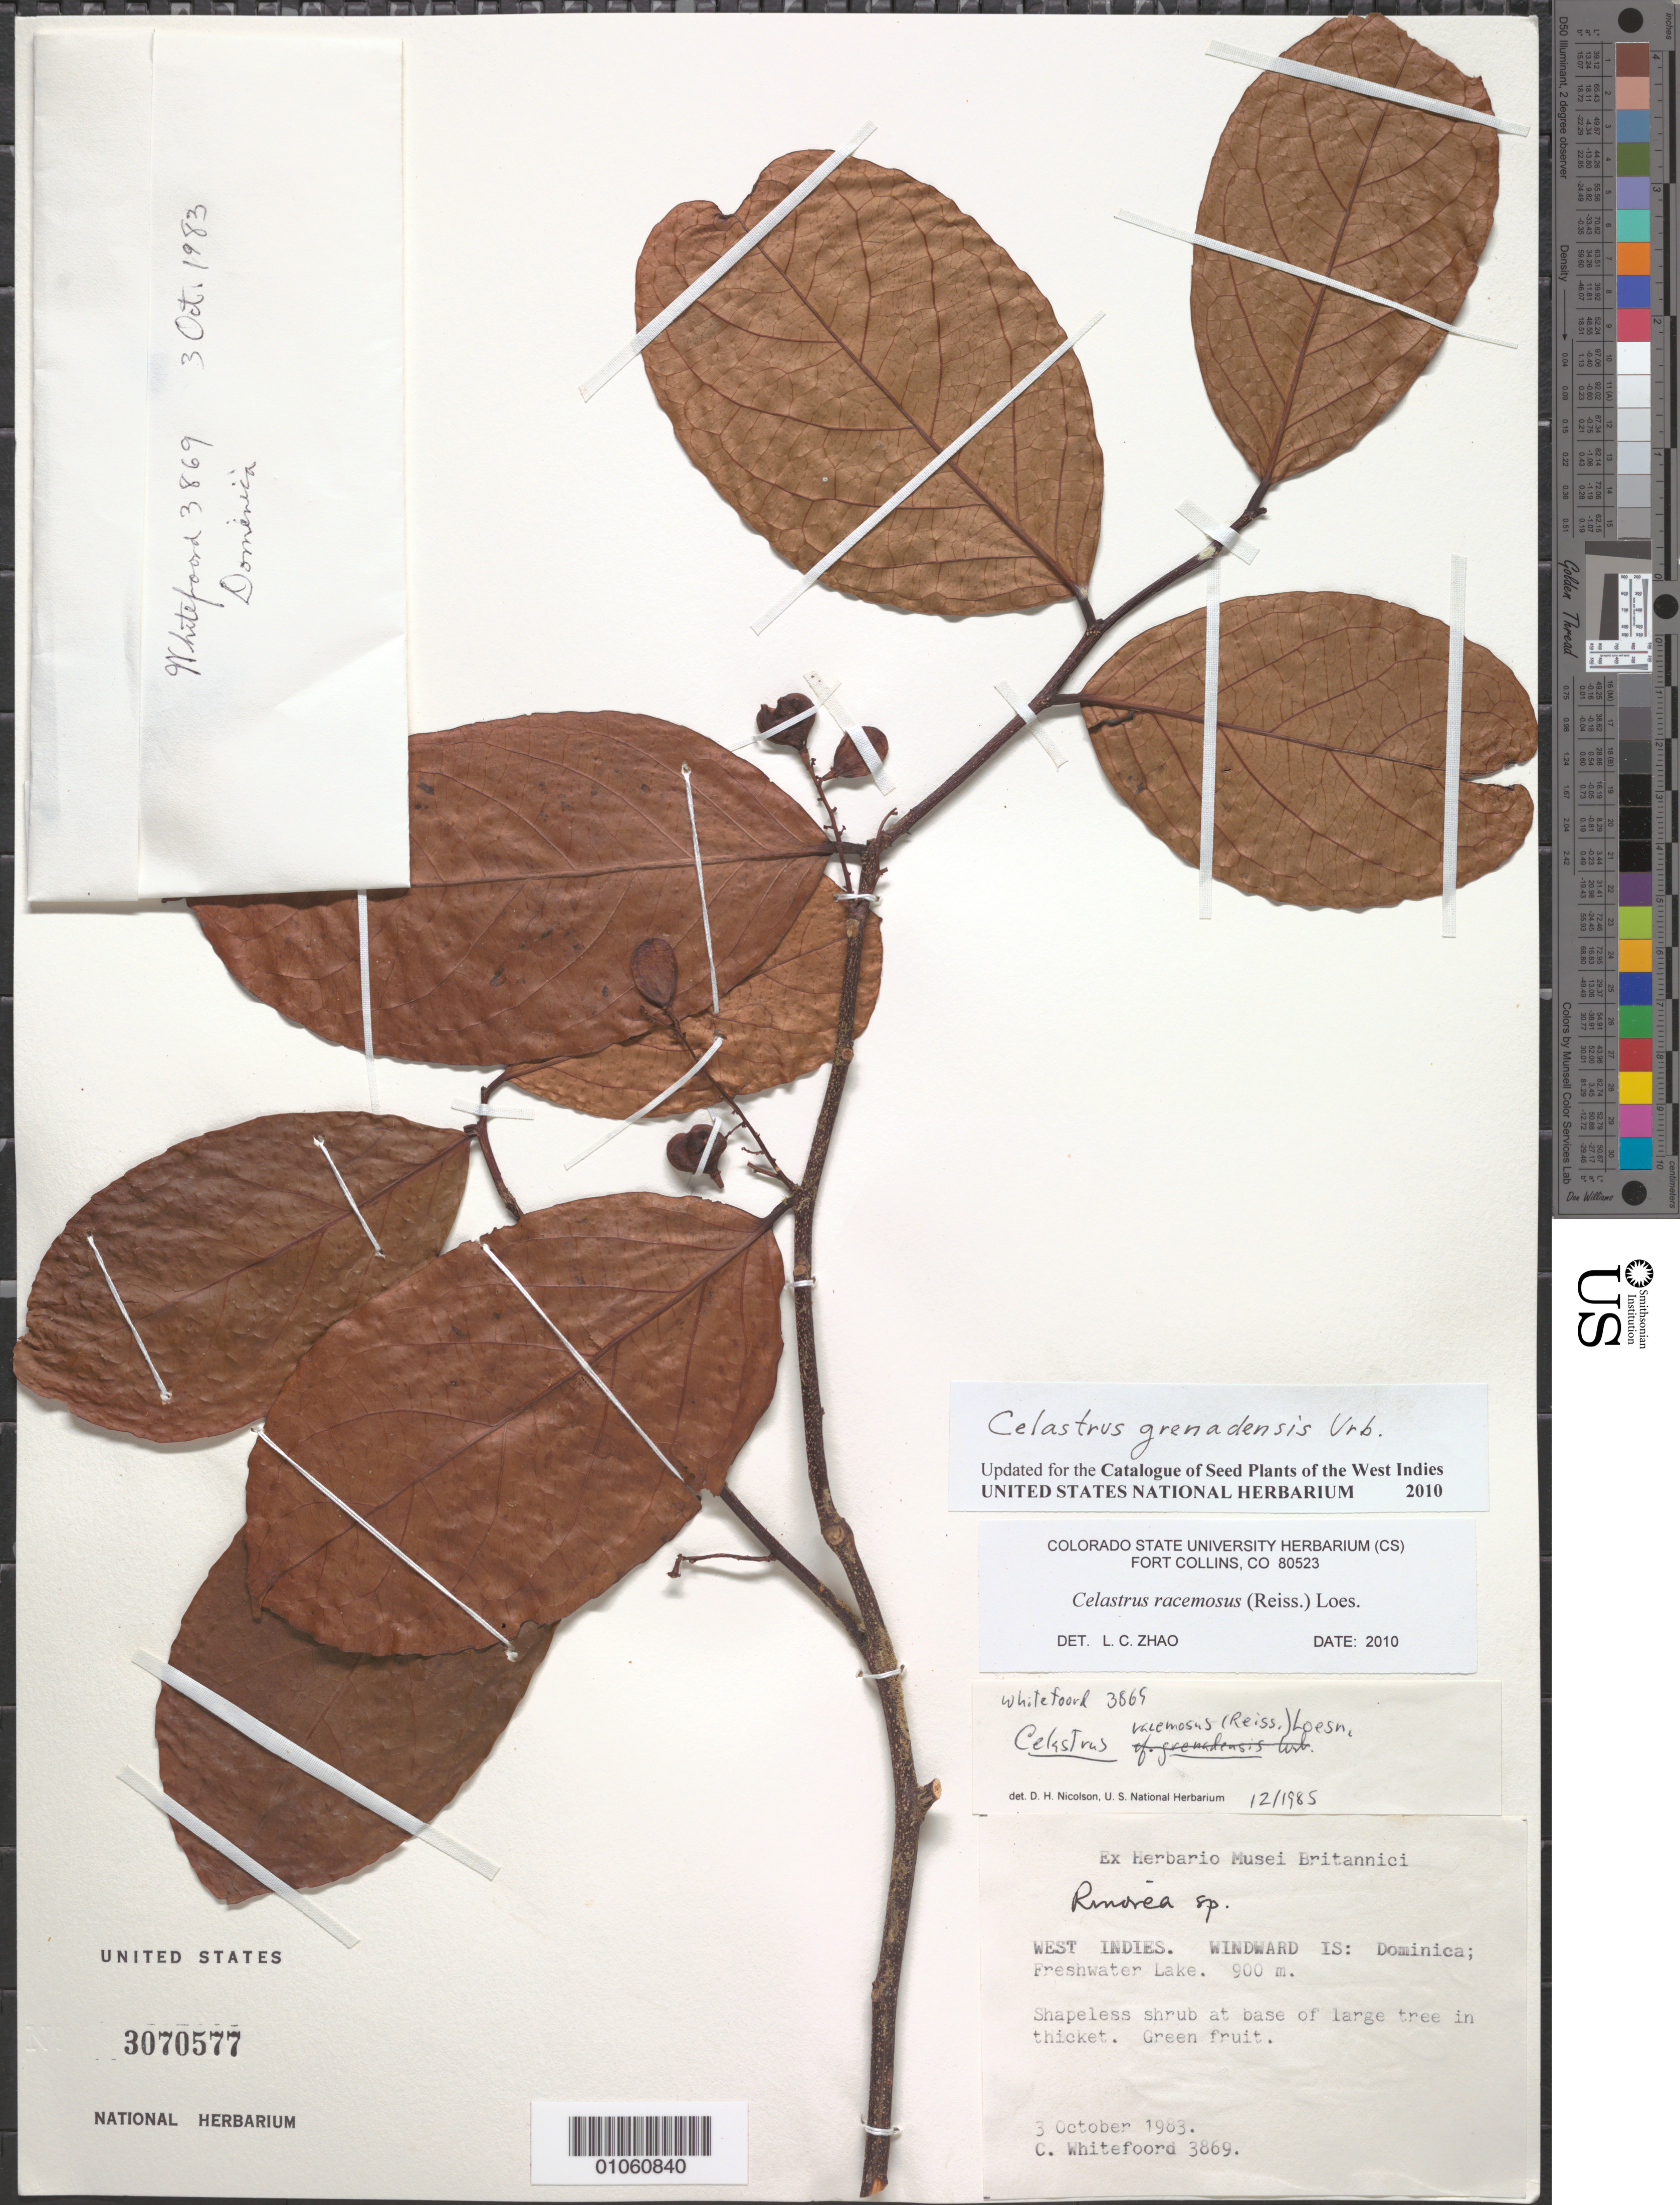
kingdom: Plantae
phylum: Tracheophyta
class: Magnoliopsida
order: Celastrales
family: Celastraceae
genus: Celastrus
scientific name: Celastrus grenadensis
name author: Urb.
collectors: C. Whitefoord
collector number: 3869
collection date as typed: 03 Oct 1983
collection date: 1983-10-03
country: Dominica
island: Dominica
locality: Freshwater Lake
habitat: At base of large tree in thicket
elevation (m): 900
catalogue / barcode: US 3070577